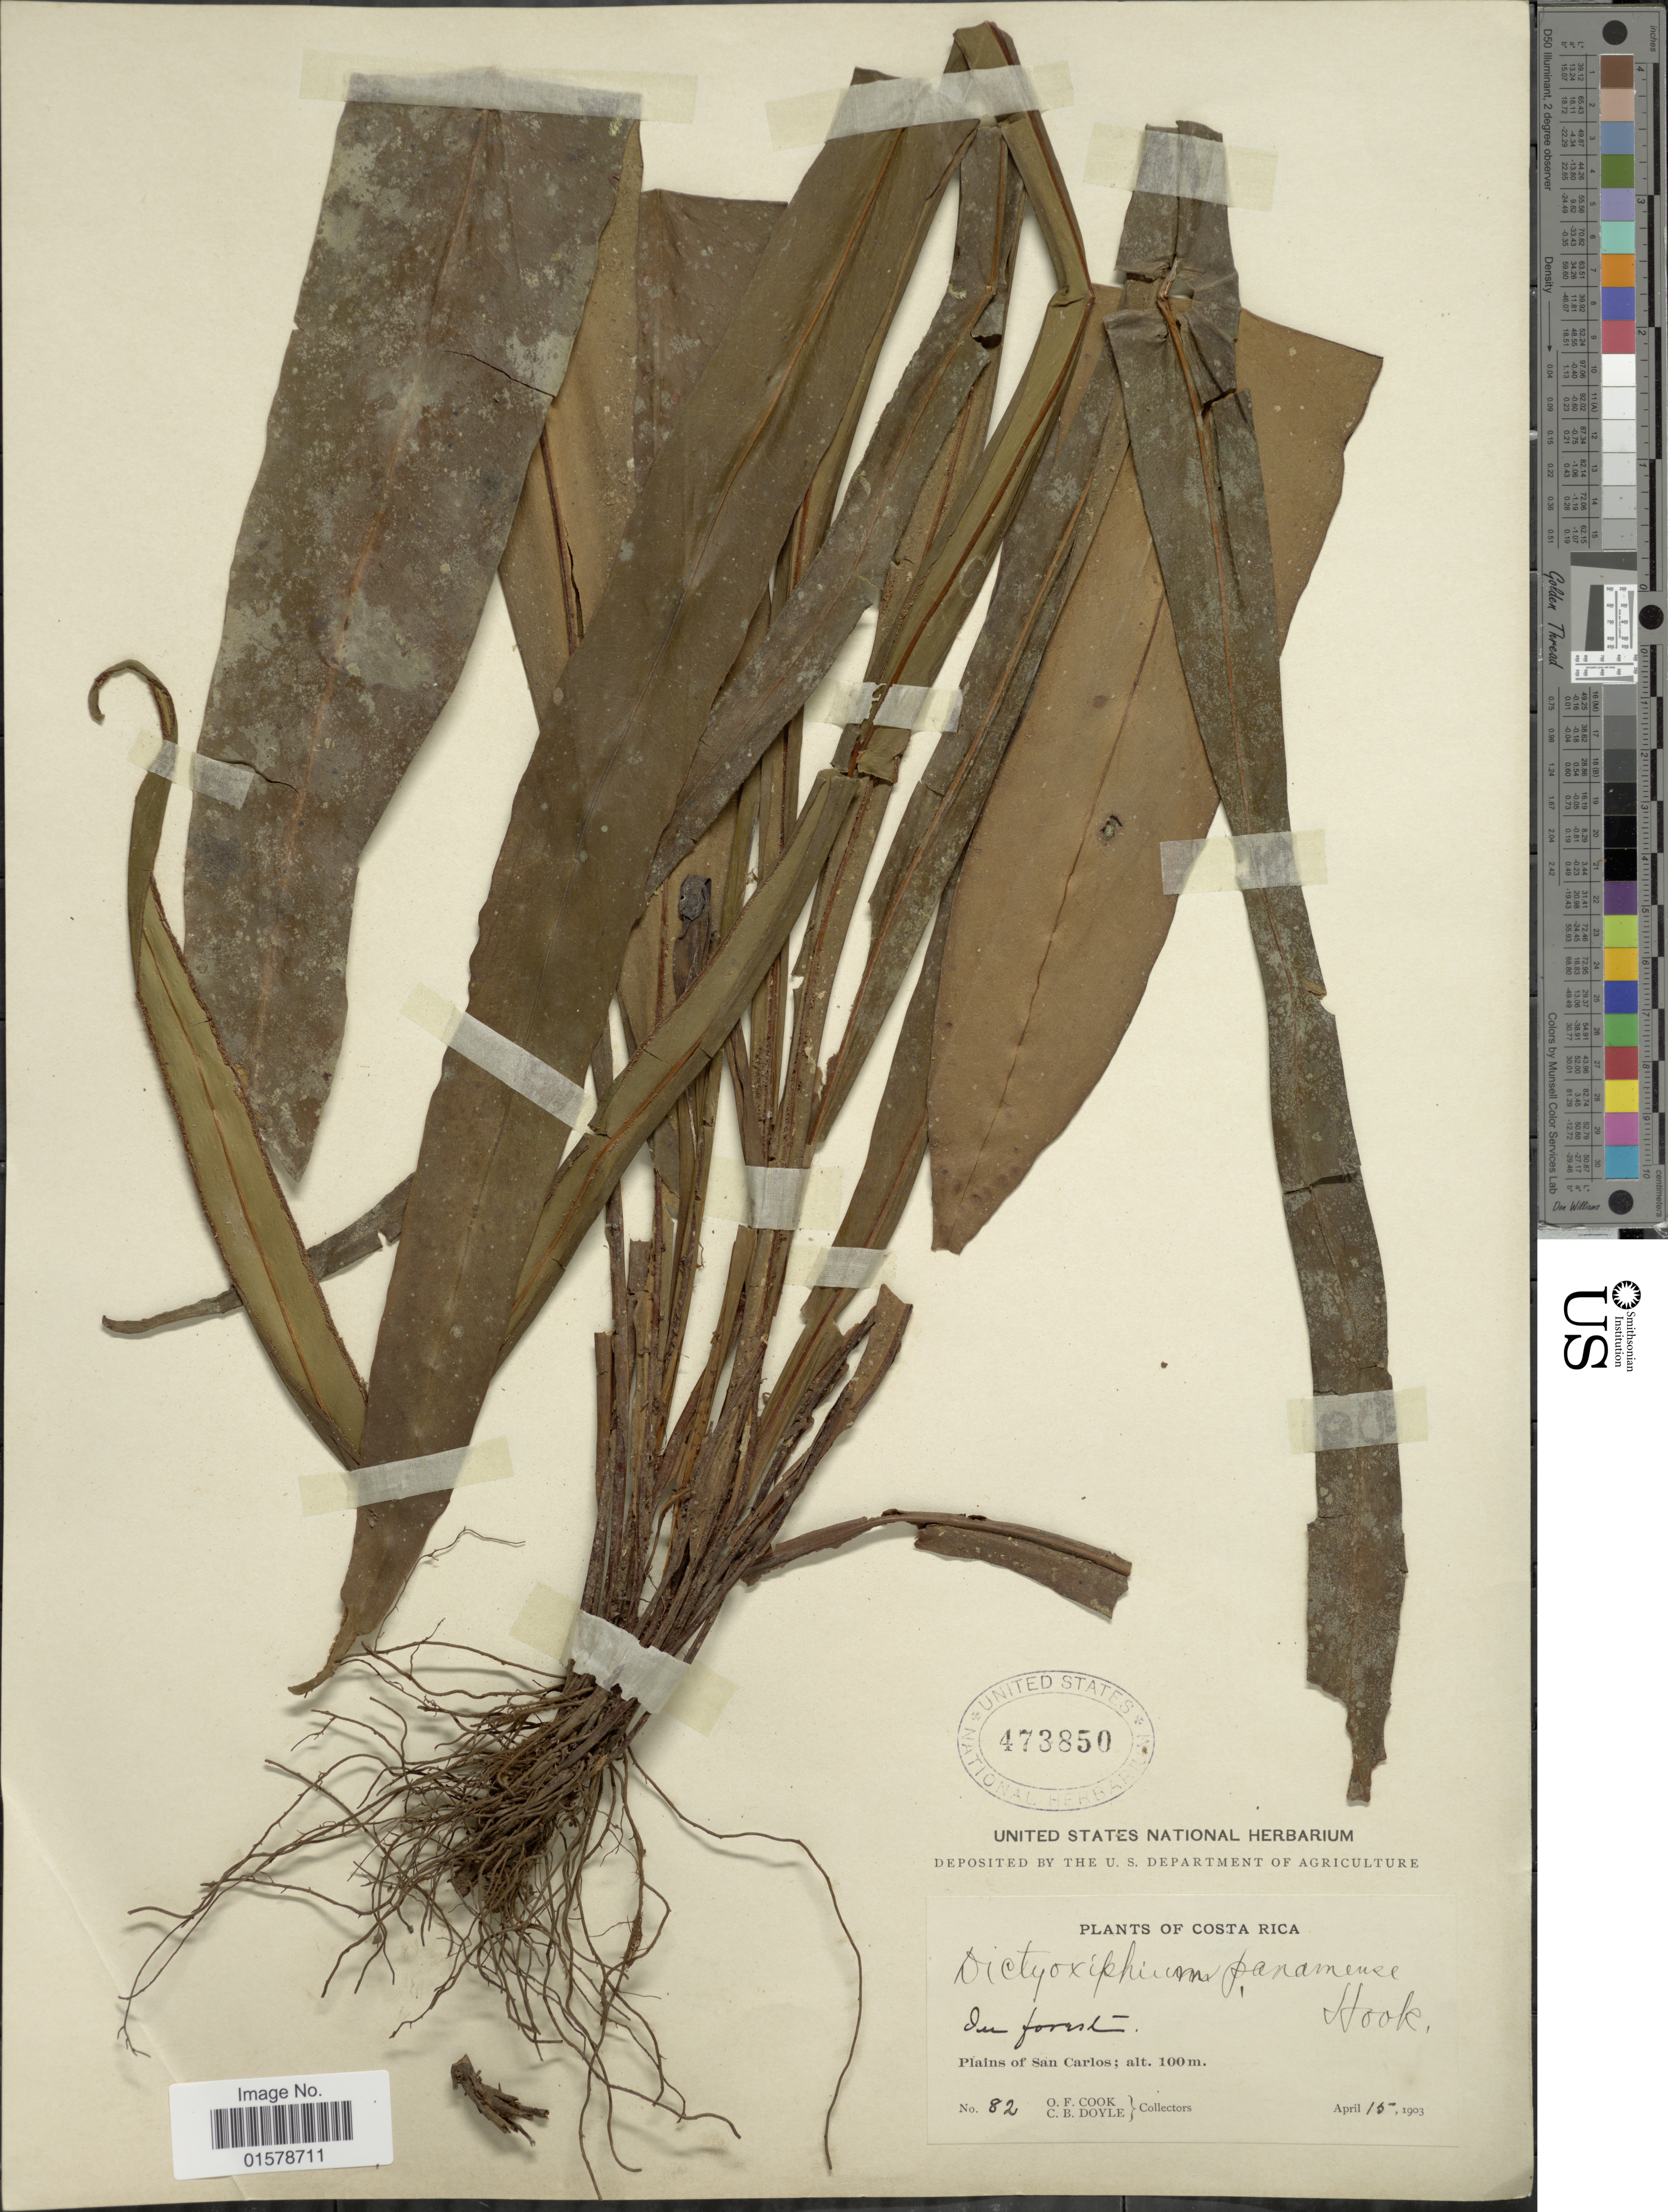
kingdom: Plantae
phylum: Tracheophyta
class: Polypodiopsida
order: Polypodiales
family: Tectariaceae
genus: Tectaria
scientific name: Tectaria panamensis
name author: (Hook.) R.M. Tryon & A.F. Tryon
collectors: O. F. Cook & C. Doyle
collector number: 82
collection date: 1903-04-15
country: Costa Rica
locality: Plants of Costa Rica, Plains of San Carlos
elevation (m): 100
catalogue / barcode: US 473850